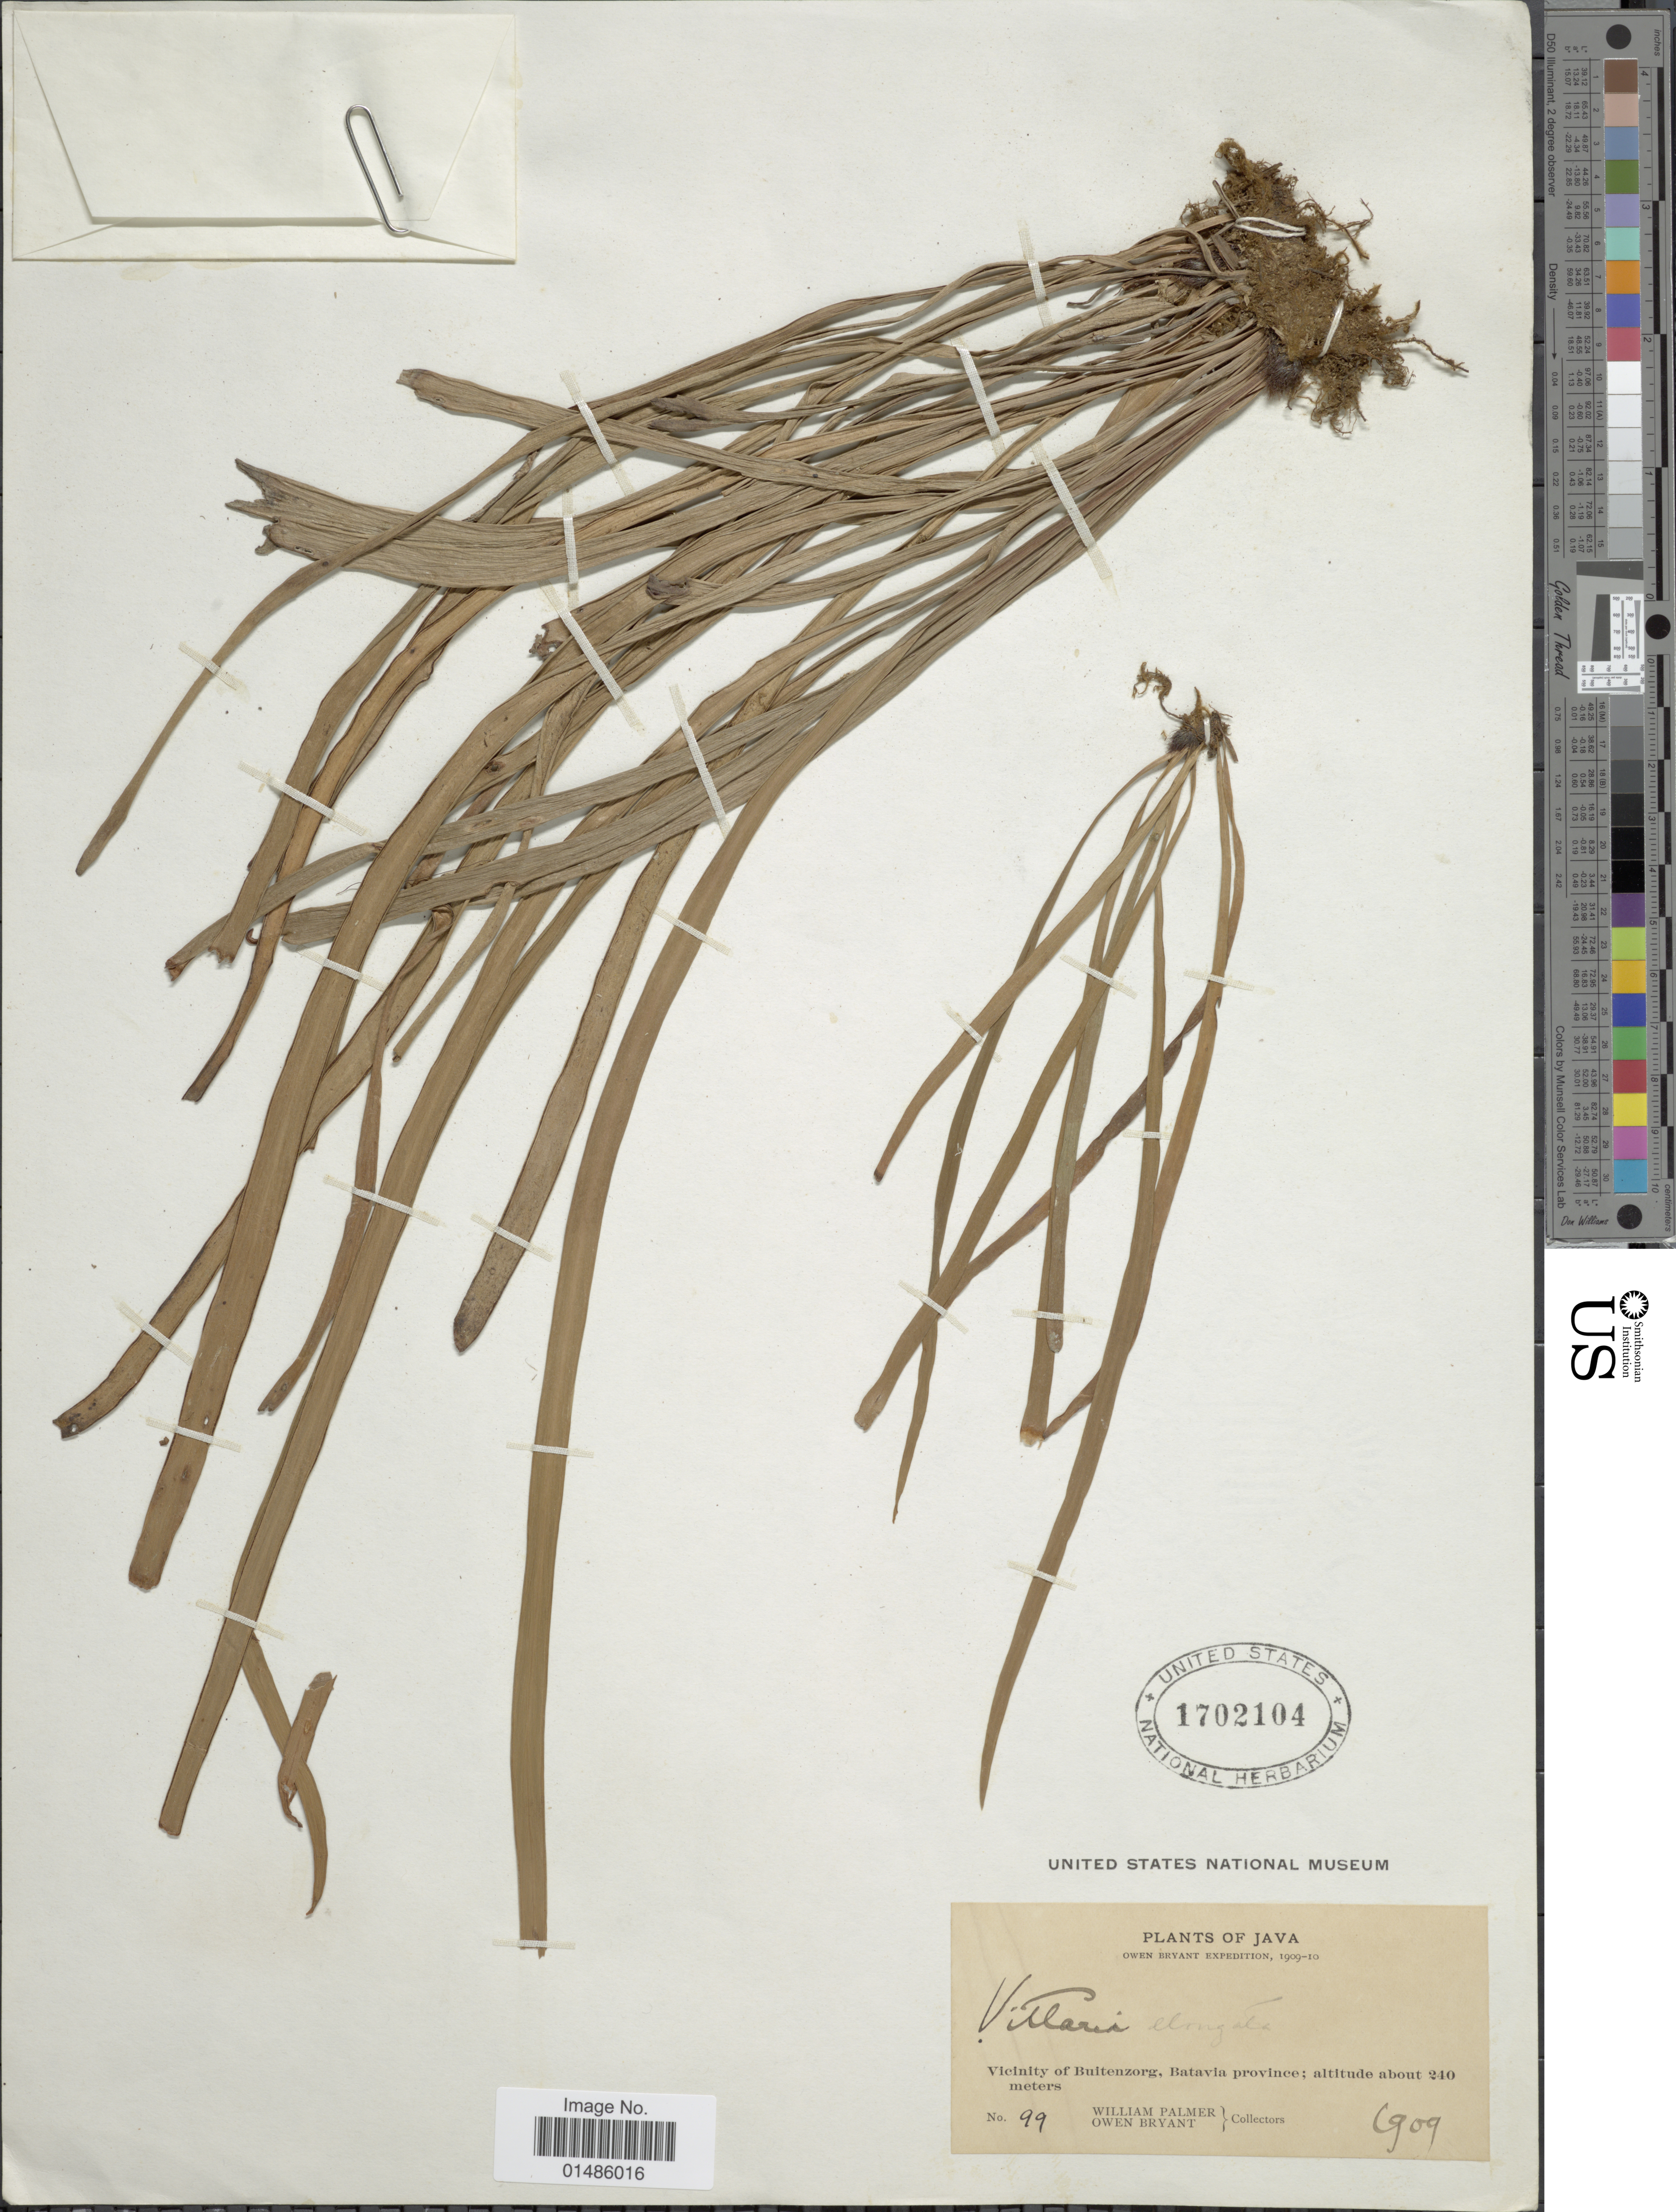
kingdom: Plantae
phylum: Tracheophyta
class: Polypodiopsida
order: Polypodiales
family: Pteridaceae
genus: Haplopteris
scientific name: Haplopteris elongata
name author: (Sw.) Crane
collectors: W. Palmer & O. Bryant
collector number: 99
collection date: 1909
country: Indonesia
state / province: Java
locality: Vicinity of Buitenzorg, Batavia province.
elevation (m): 240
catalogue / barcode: US 1702104